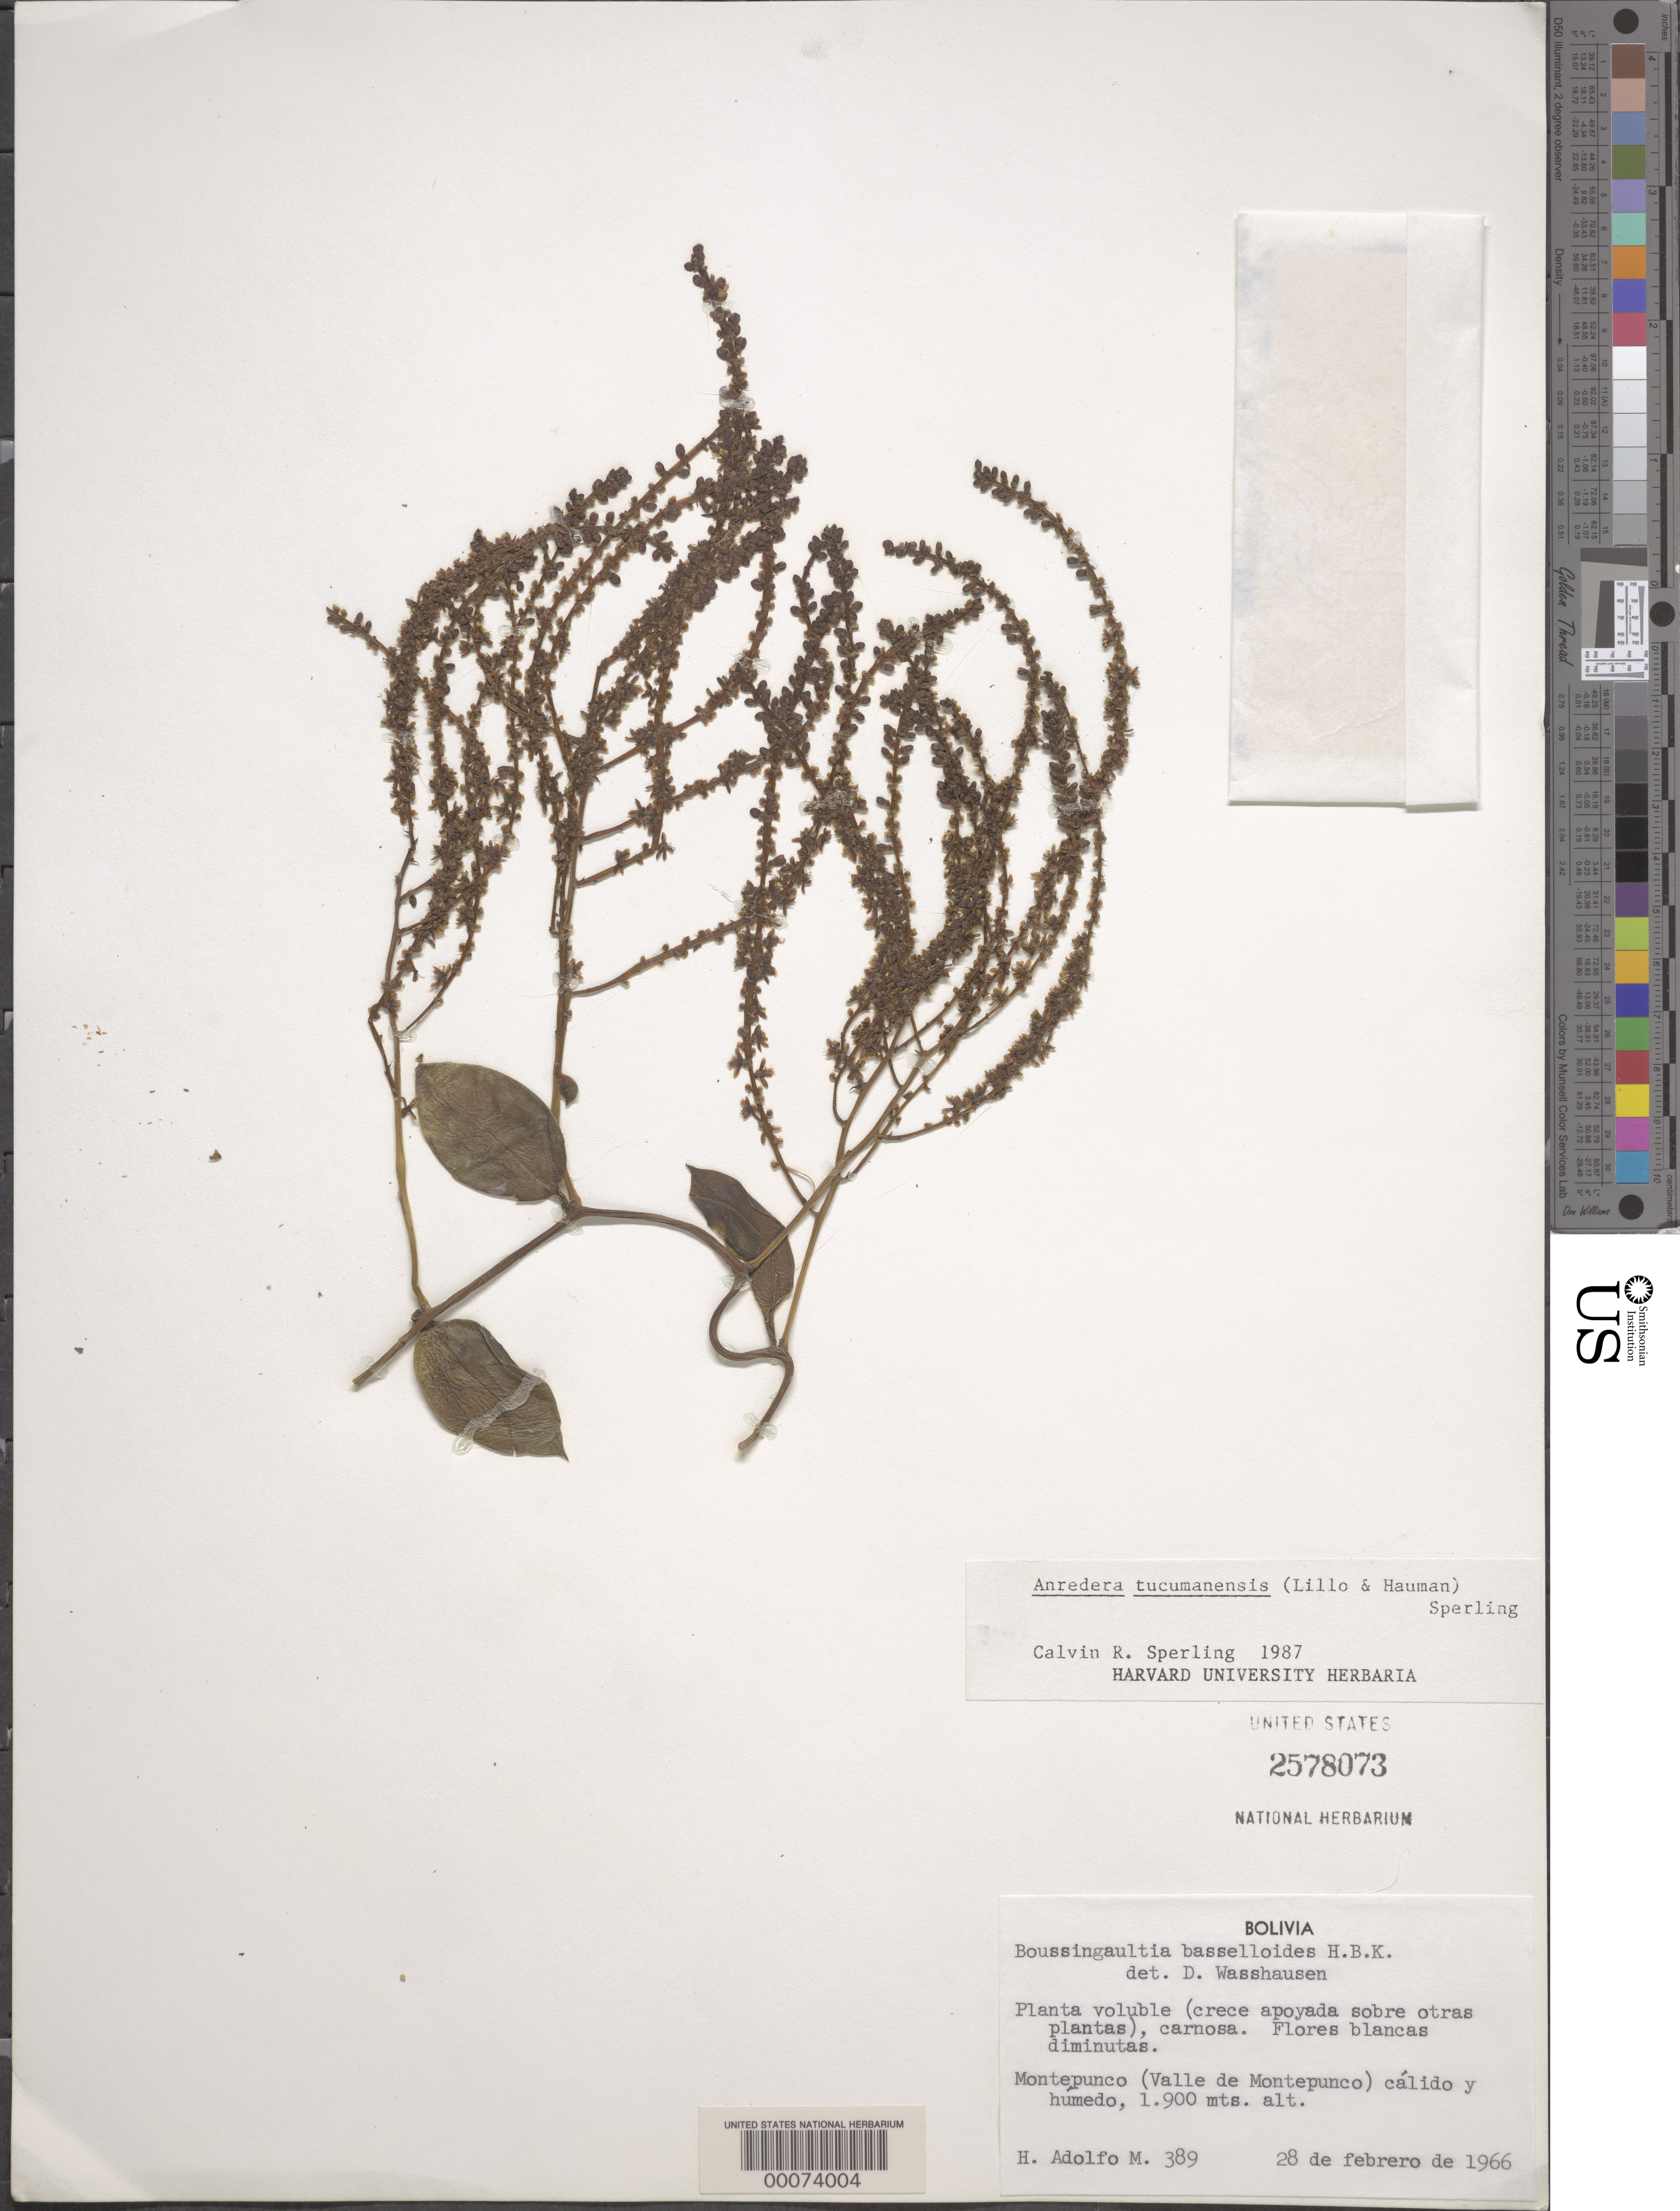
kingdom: Plantae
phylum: Tracheophyta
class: Magnoliopsida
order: Caryophyllales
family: Basellaceae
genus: Anredera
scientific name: Anredera tucumanensis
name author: (Lillo & Hauman) Sperling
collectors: H. Adolfo M.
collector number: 389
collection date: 1966-02-28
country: Venezuela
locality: Montepunco (Valle de Montepunco) cálido y húmedo.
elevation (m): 1900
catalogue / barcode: US 2578073